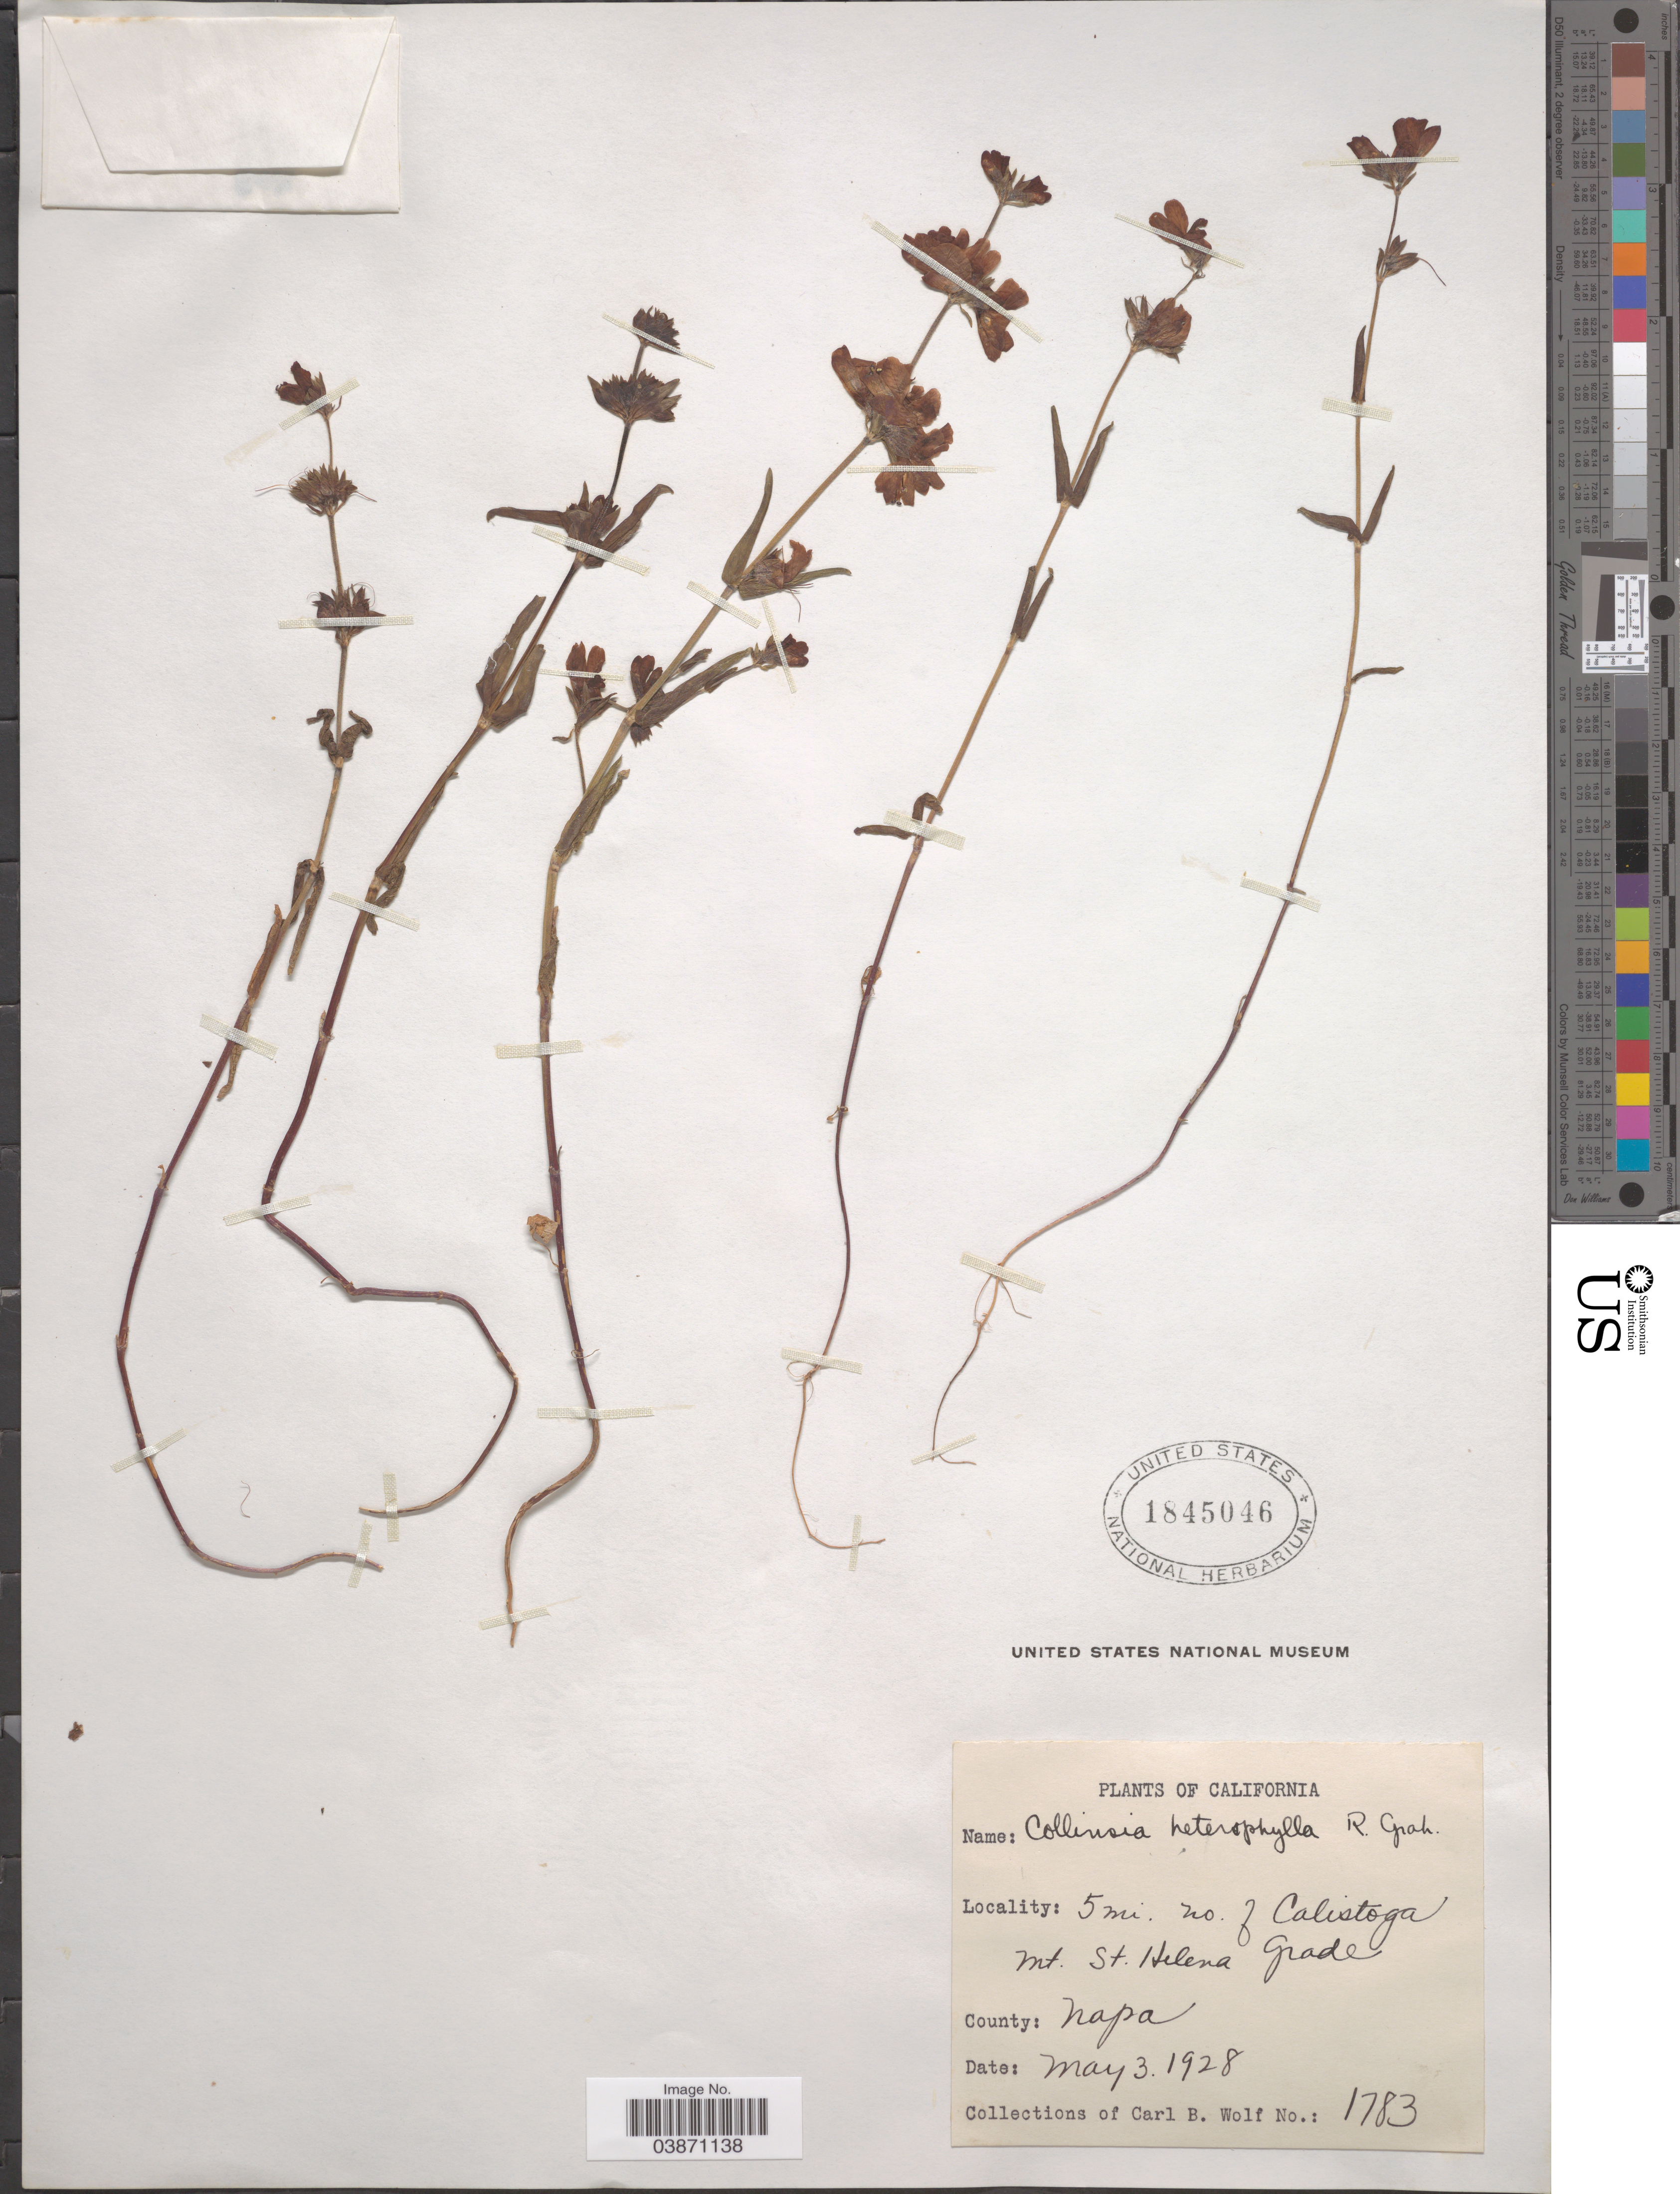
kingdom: Plantae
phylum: Tracheophyta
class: Magnoliopsida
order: Lamiales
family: Plantaginaceae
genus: Collinsia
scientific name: Collinsia heterophylla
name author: Buist ex Graham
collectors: C. B. Wolf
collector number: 1783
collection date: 1928-05-03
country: United States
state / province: California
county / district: Napa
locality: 5 mi. no. f Calistoga Mt. St. Helena Grade. County: Napa.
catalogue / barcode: US 1845046